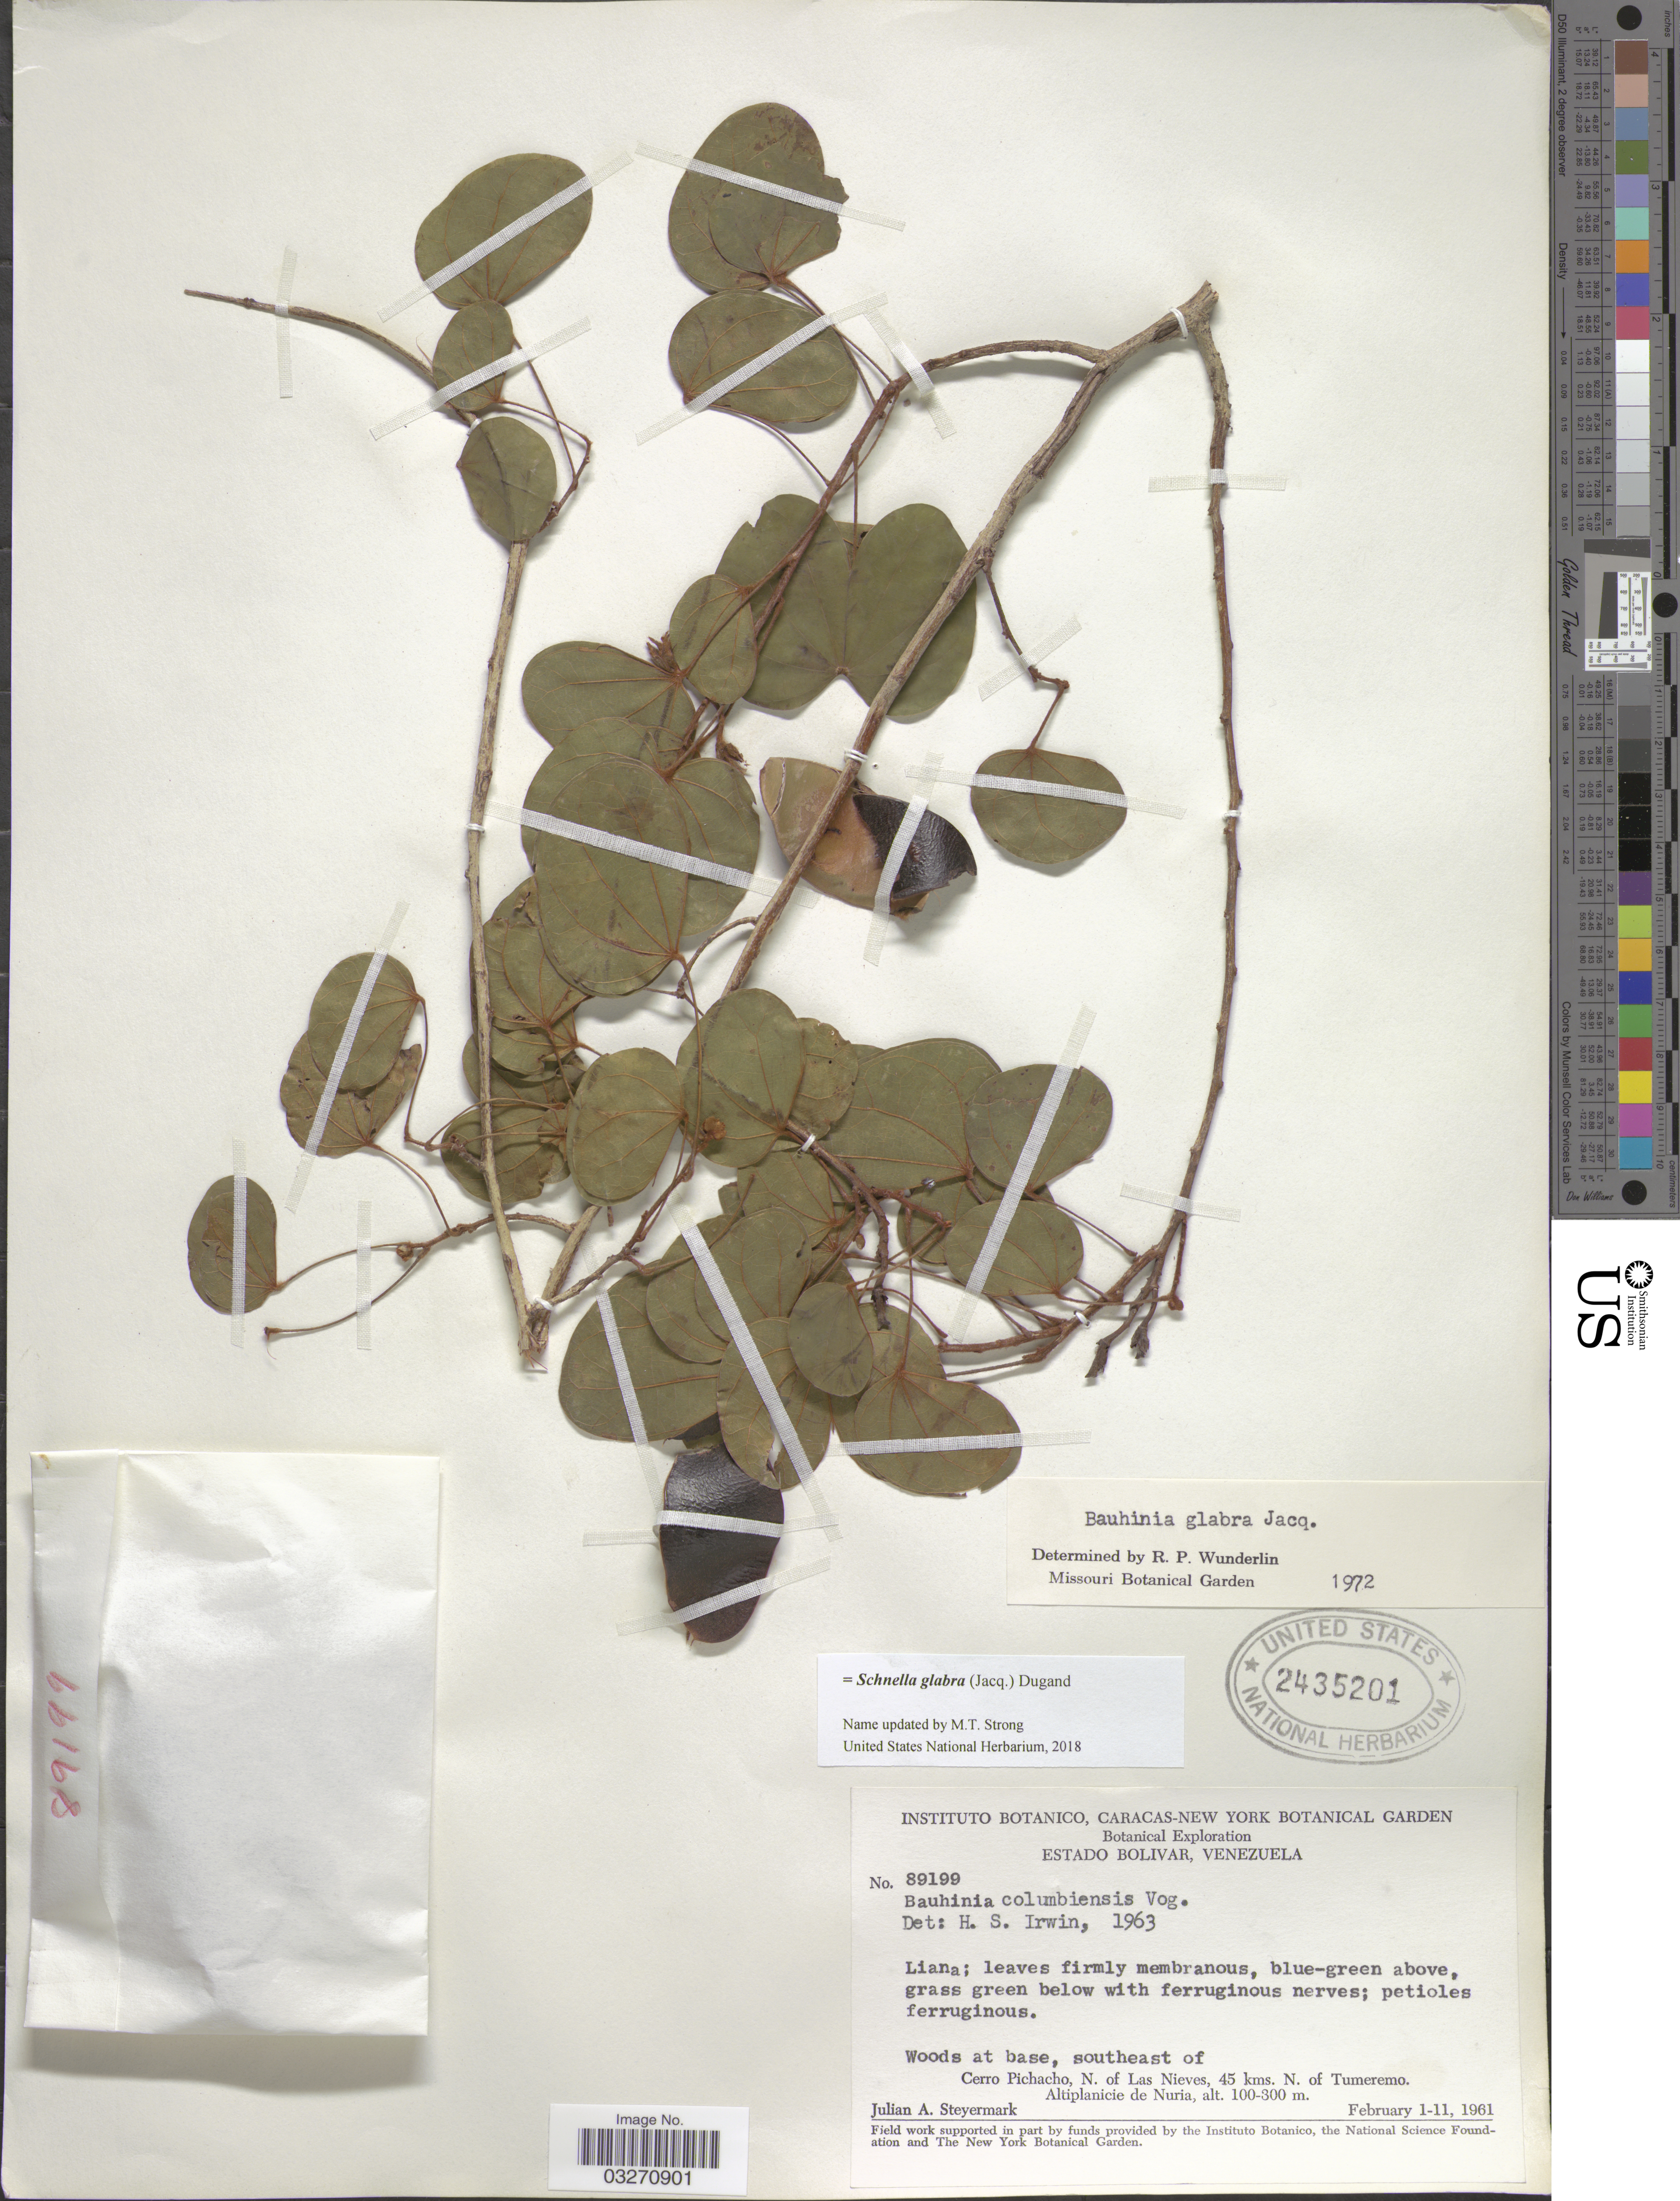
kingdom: Plantae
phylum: Tracheophyta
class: Magnoliopsida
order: Fabales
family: Fabaceae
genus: Schnella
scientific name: Schnella glabra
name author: (Jacq.) Dugand G.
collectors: J. Steyermark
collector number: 89199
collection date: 1961-02-01/1961-02-11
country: Venezuela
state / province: Bolivar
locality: Woods at base, southeast of Cerro Pichacho, N. of Las Nieves, 45 kms. N. of Tumeremo. Altiplanicie de Nuria.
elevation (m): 100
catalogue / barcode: US 2435201